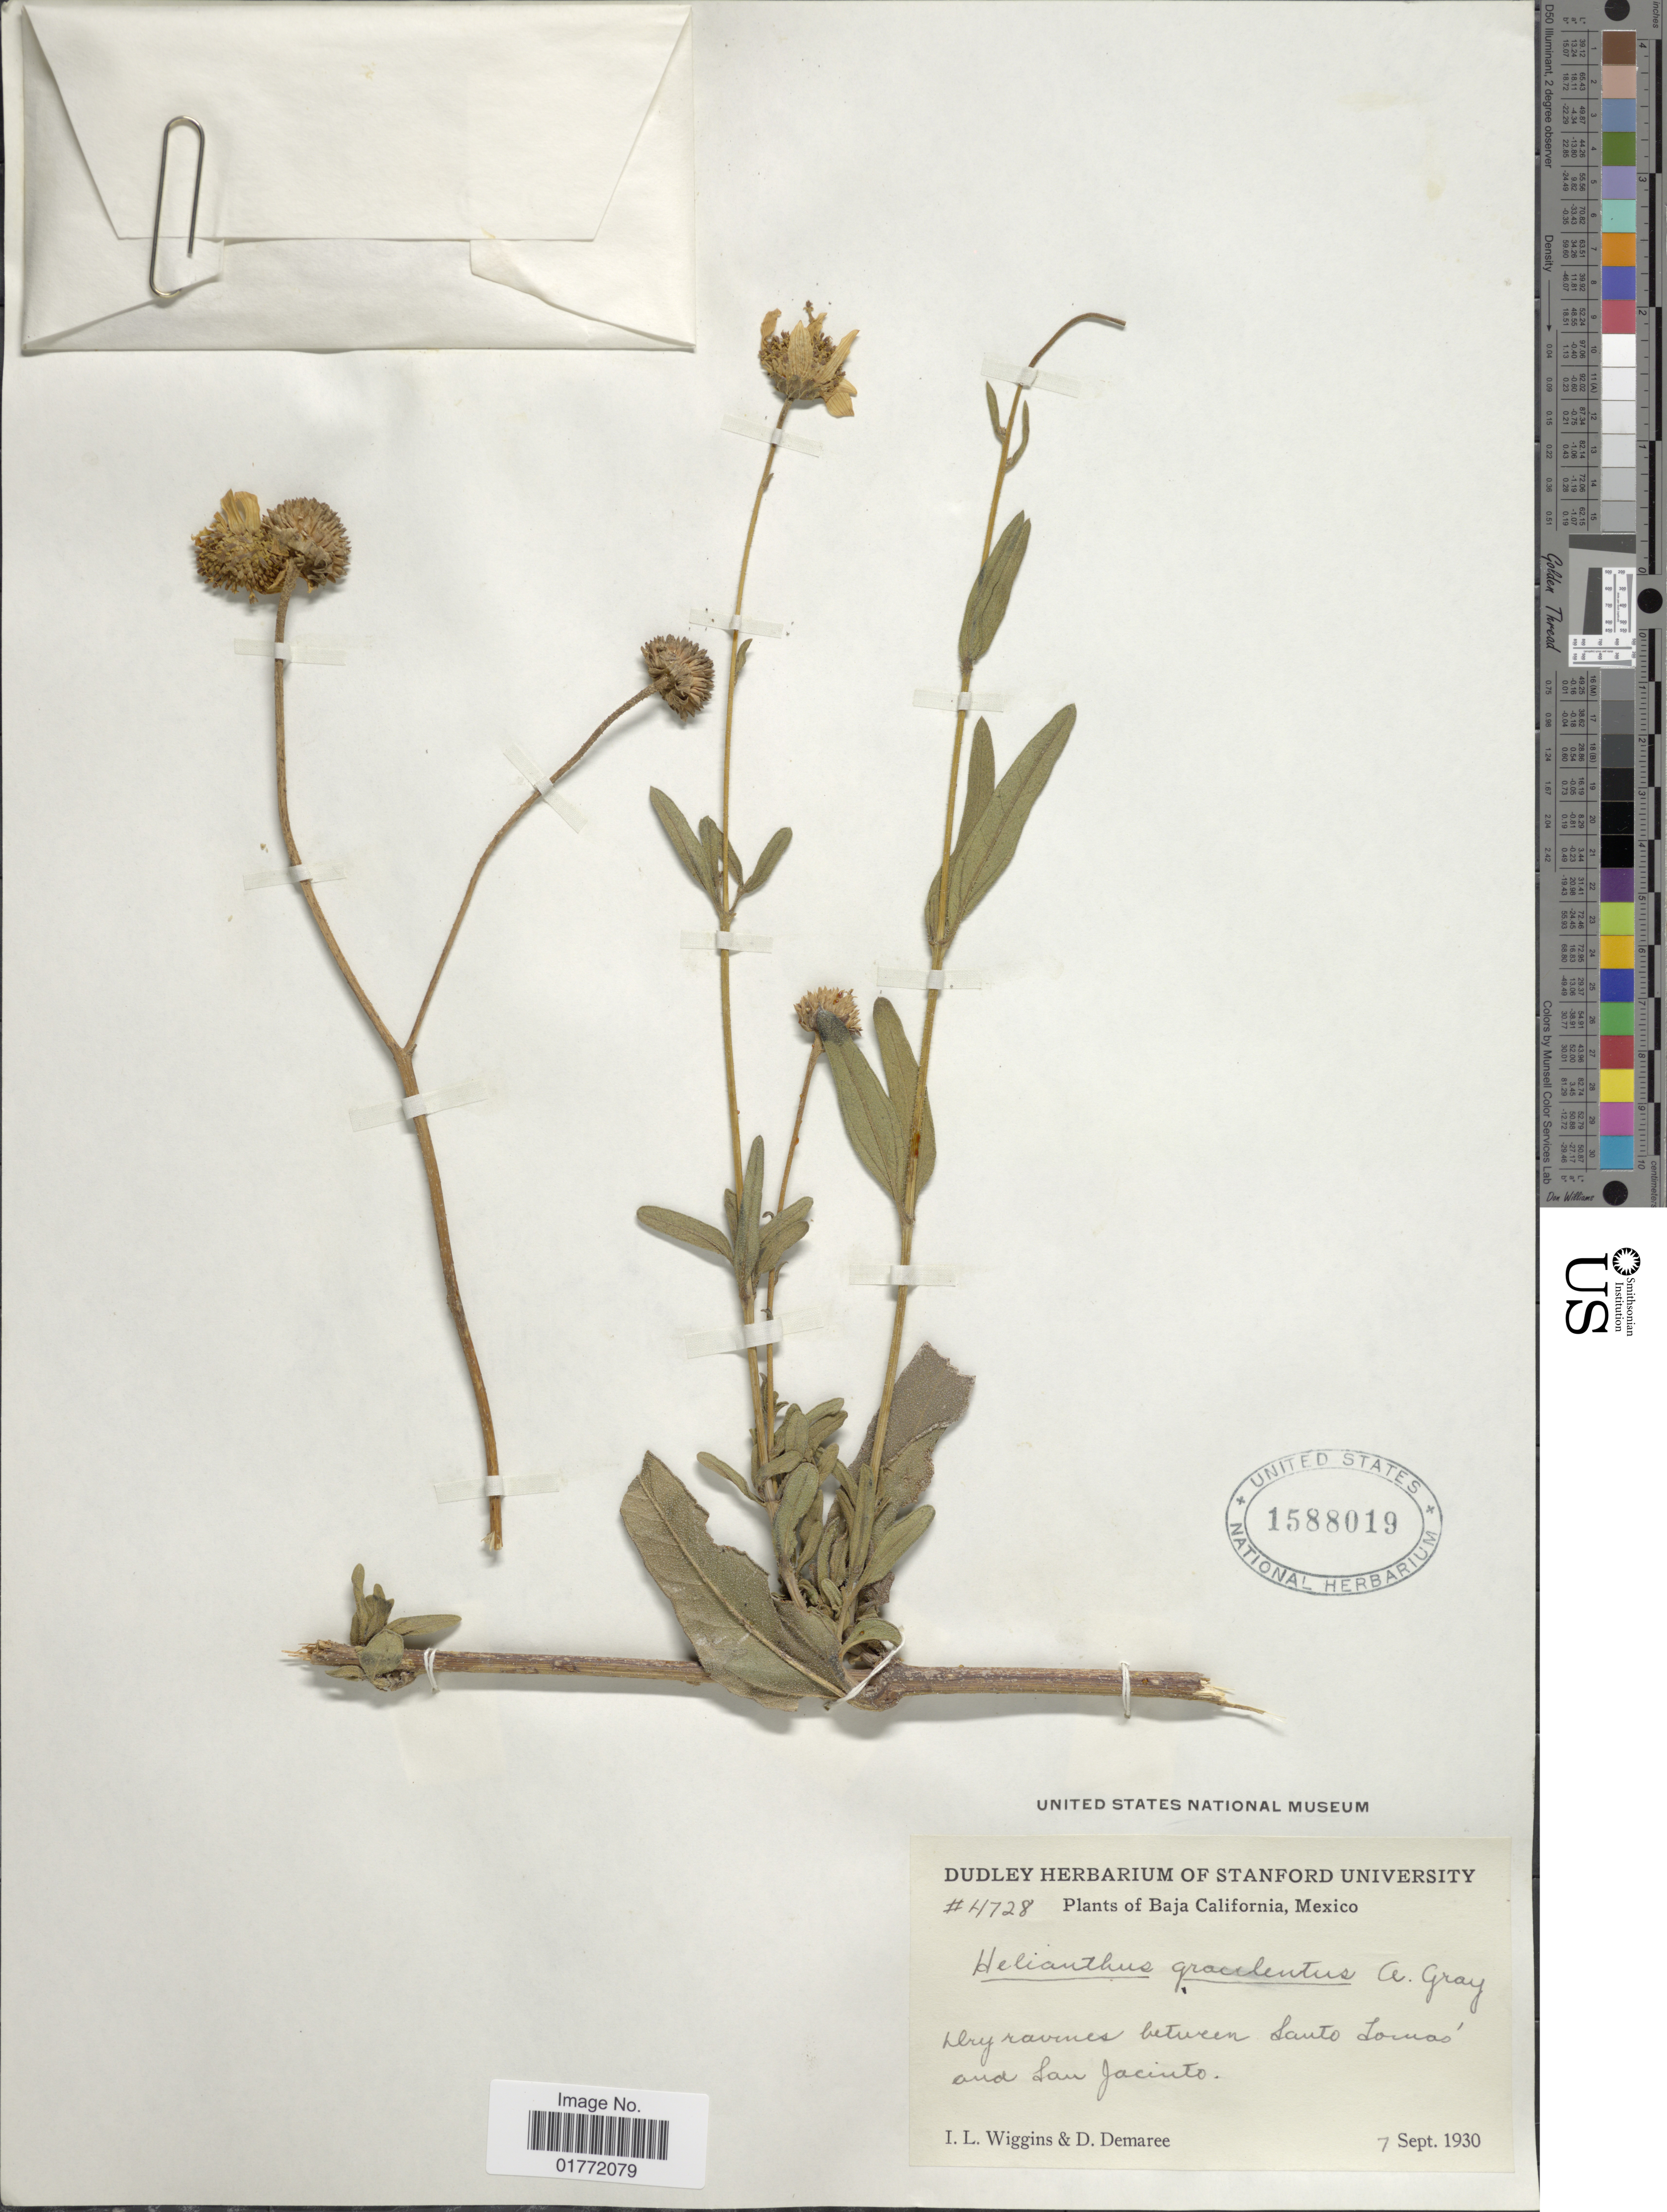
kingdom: Plantae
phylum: Tracheophyta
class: Magnoliopsida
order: Asterales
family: Asteraceae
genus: Helianthus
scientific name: Helianthus gracilentus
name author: A. Gray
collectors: I. L. Wiggins & D. Demaree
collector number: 4728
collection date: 1930-09-07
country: Mexico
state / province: Baja California Sur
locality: Dry ravines between Santo Lornas and San Jacinto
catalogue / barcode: US 1588019